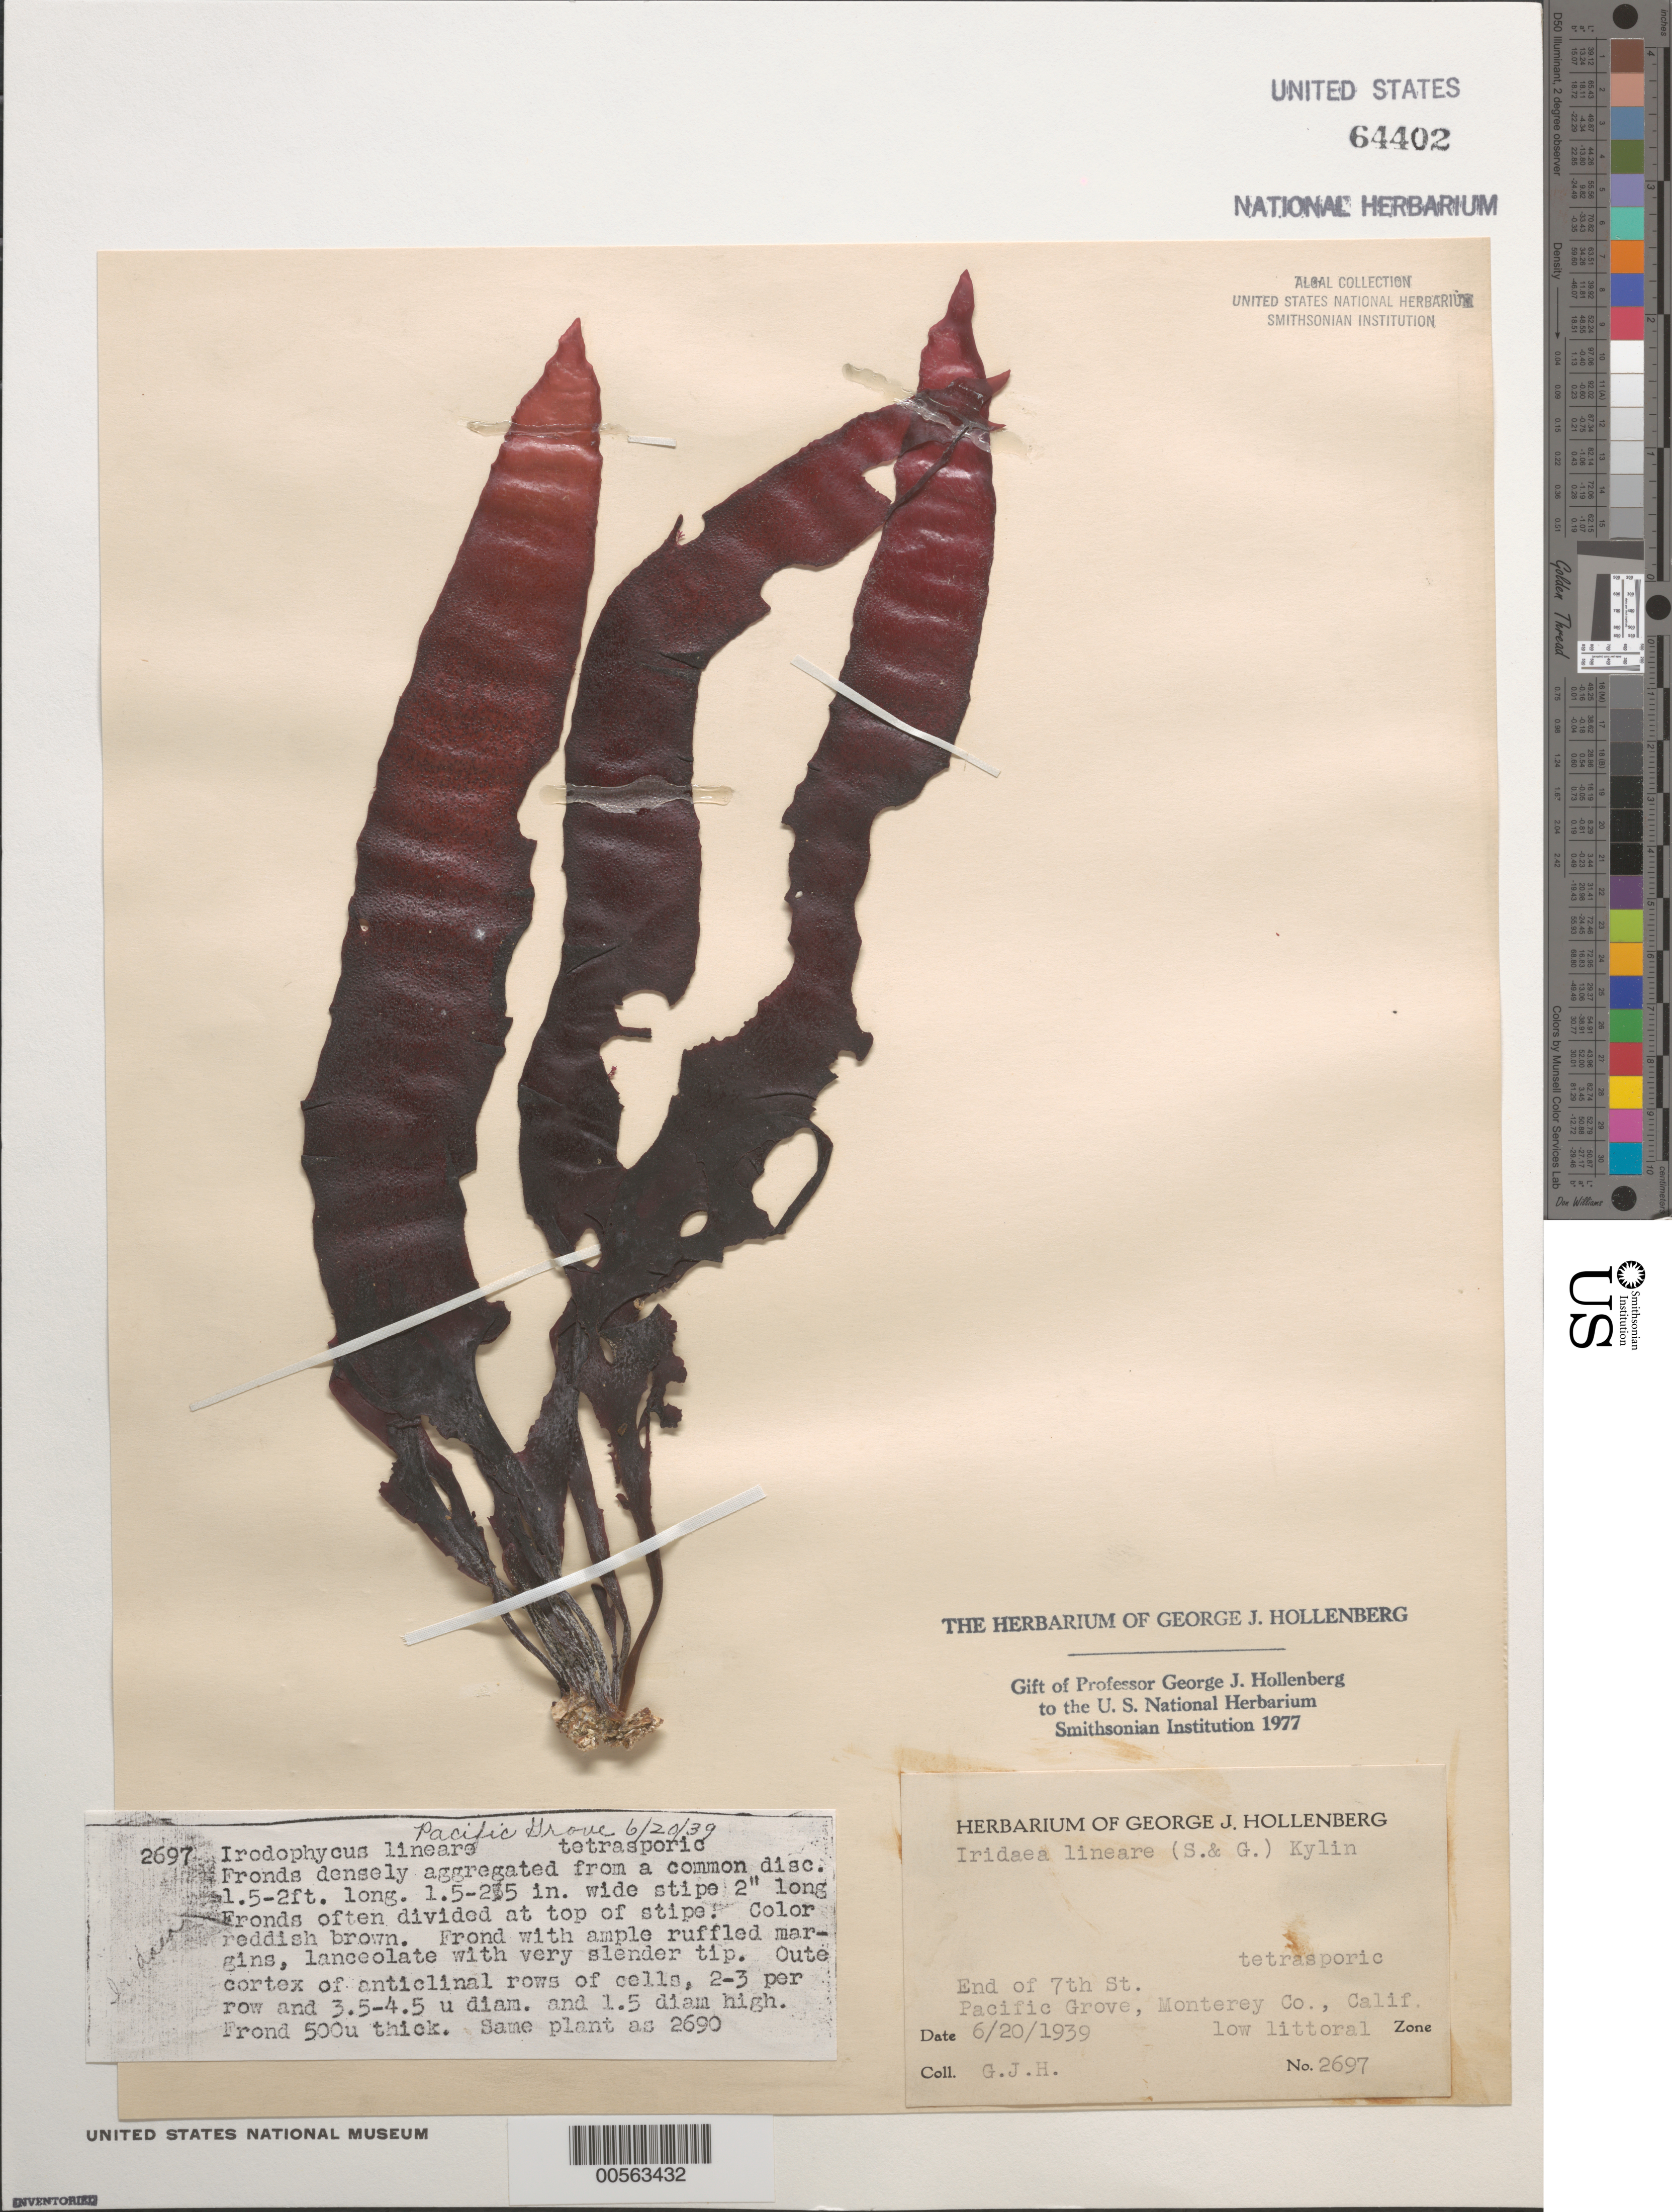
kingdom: Plantae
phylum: Rhodophyta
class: Florideophyceae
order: Gigartinales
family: Gigartinaceae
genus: Mazzaella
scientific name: Mazzaella linearis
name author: (Setchell & N.L. Gardner) Fredericq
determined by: Algae name updating Project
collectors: G. Hollenberg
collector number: GJH 2697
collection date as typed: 20 Jun 1939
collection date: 1939-06-20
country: United States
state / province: California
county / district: Monterey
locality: Pacific Grove, end of 7th Street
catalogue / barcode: US 64402